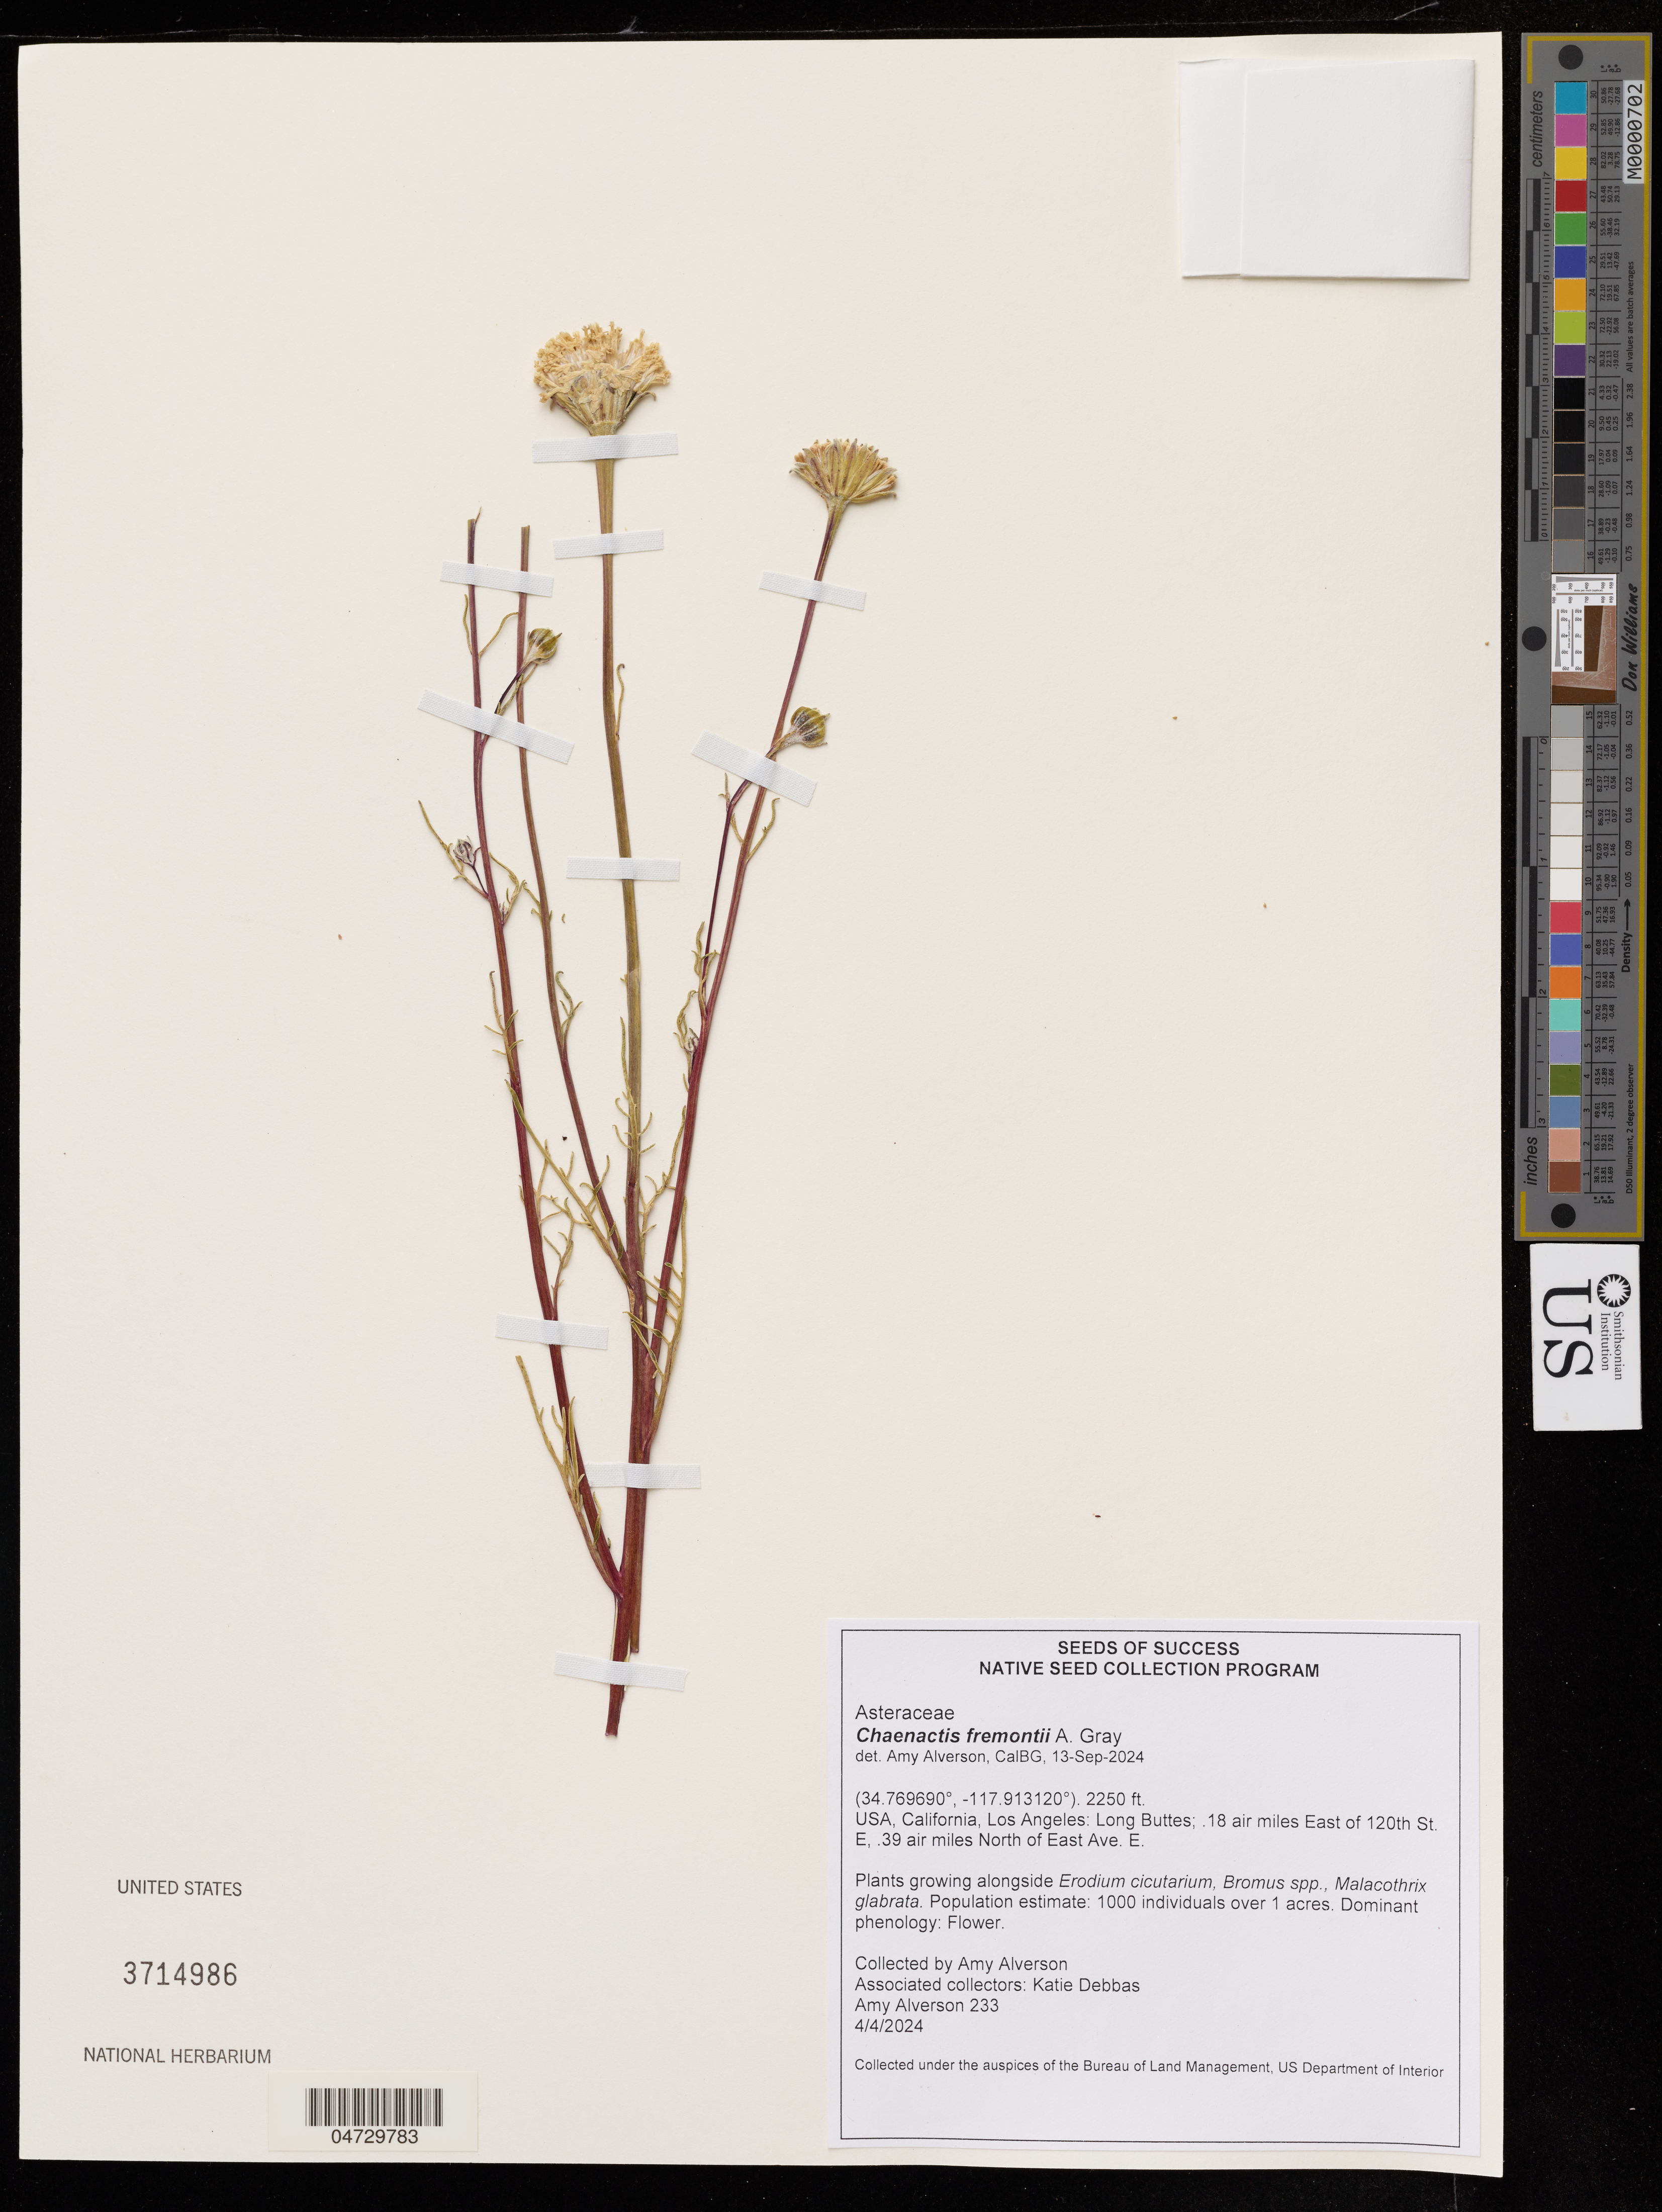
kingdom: Plantae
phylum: Tracheophyta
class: Magnoliopsida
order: Asterales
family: Asteraceae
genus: Chaenactis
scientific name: Chaenactis fremontii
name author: A. Gray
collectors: A. Alverson & K. Debbas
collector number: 233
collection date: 2024-04-04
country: United States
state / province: California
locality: USA, California, Los Angeles: Long Buttes; .18 air miles East of 120th St. E, .39 air miles North of East Ave. E.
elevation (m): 686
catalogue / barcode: US 3714986